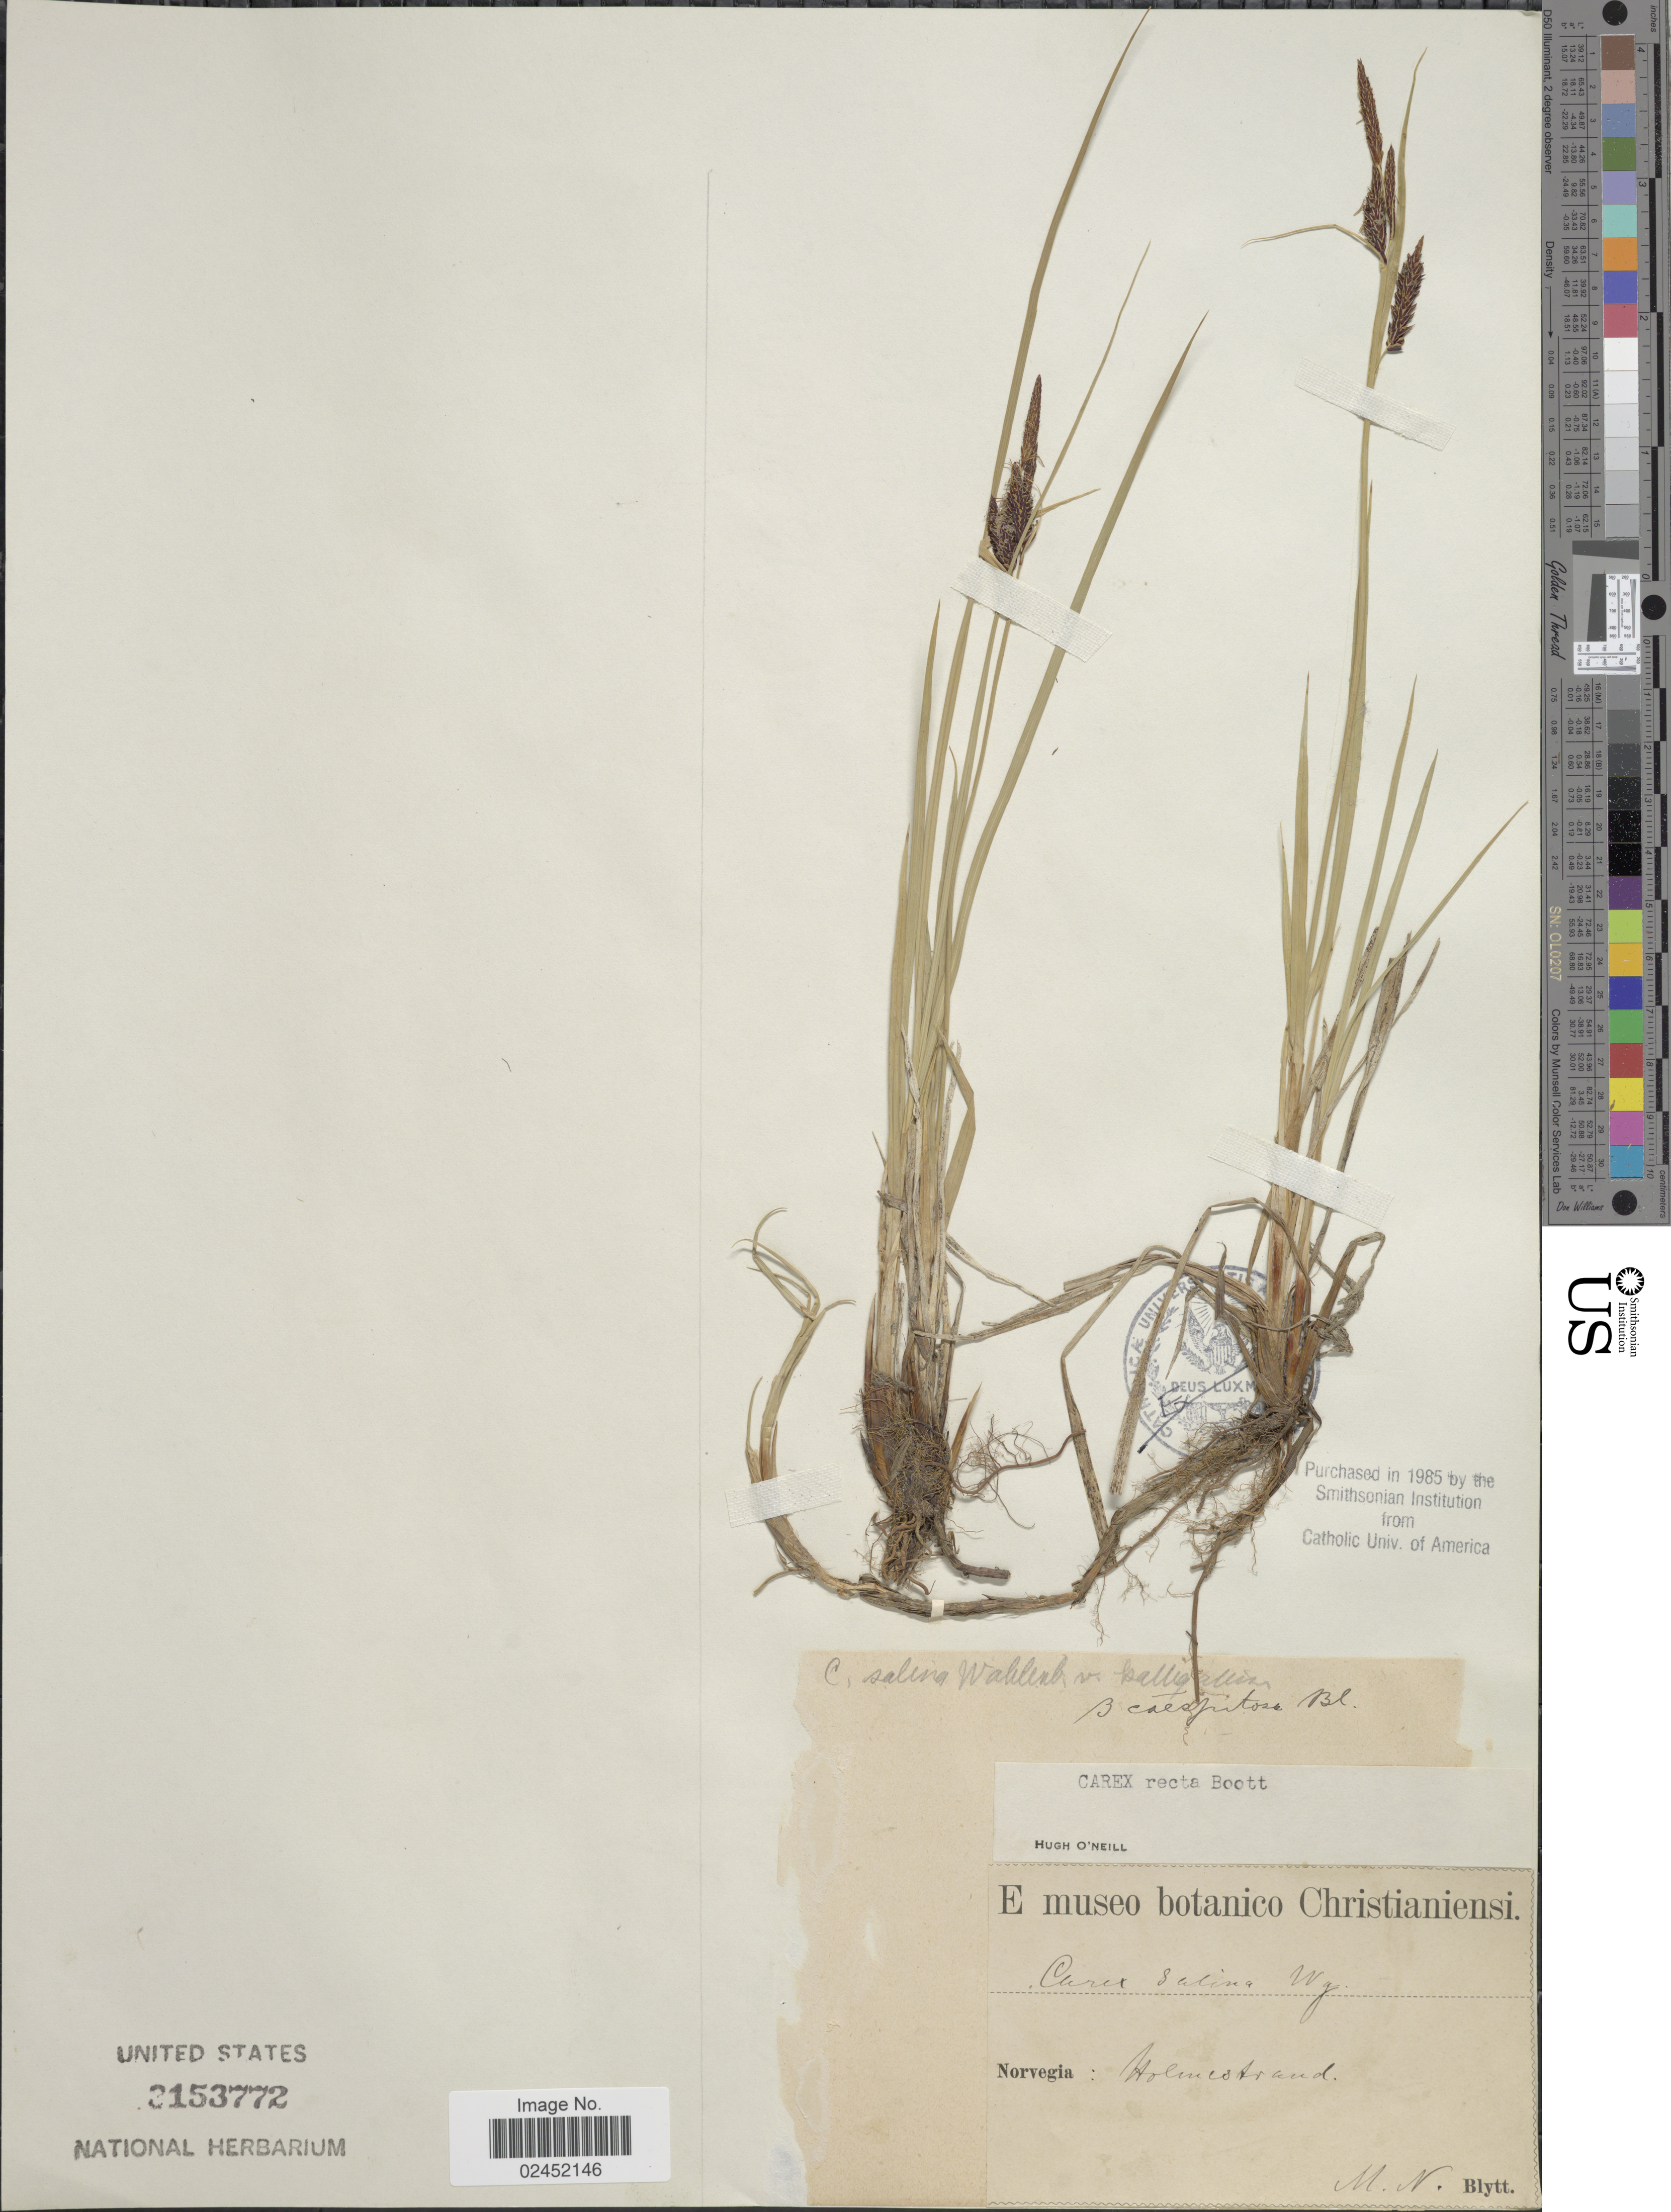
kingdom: Plantae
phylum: Tracheophyta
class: Liliopsida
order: Poales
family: Cyperaceae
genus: Carex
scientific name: Carex recta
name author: Boott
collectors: M. N. Blytt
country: Norway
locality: Norvegia: Holmestrand.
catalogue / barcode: US 3153772